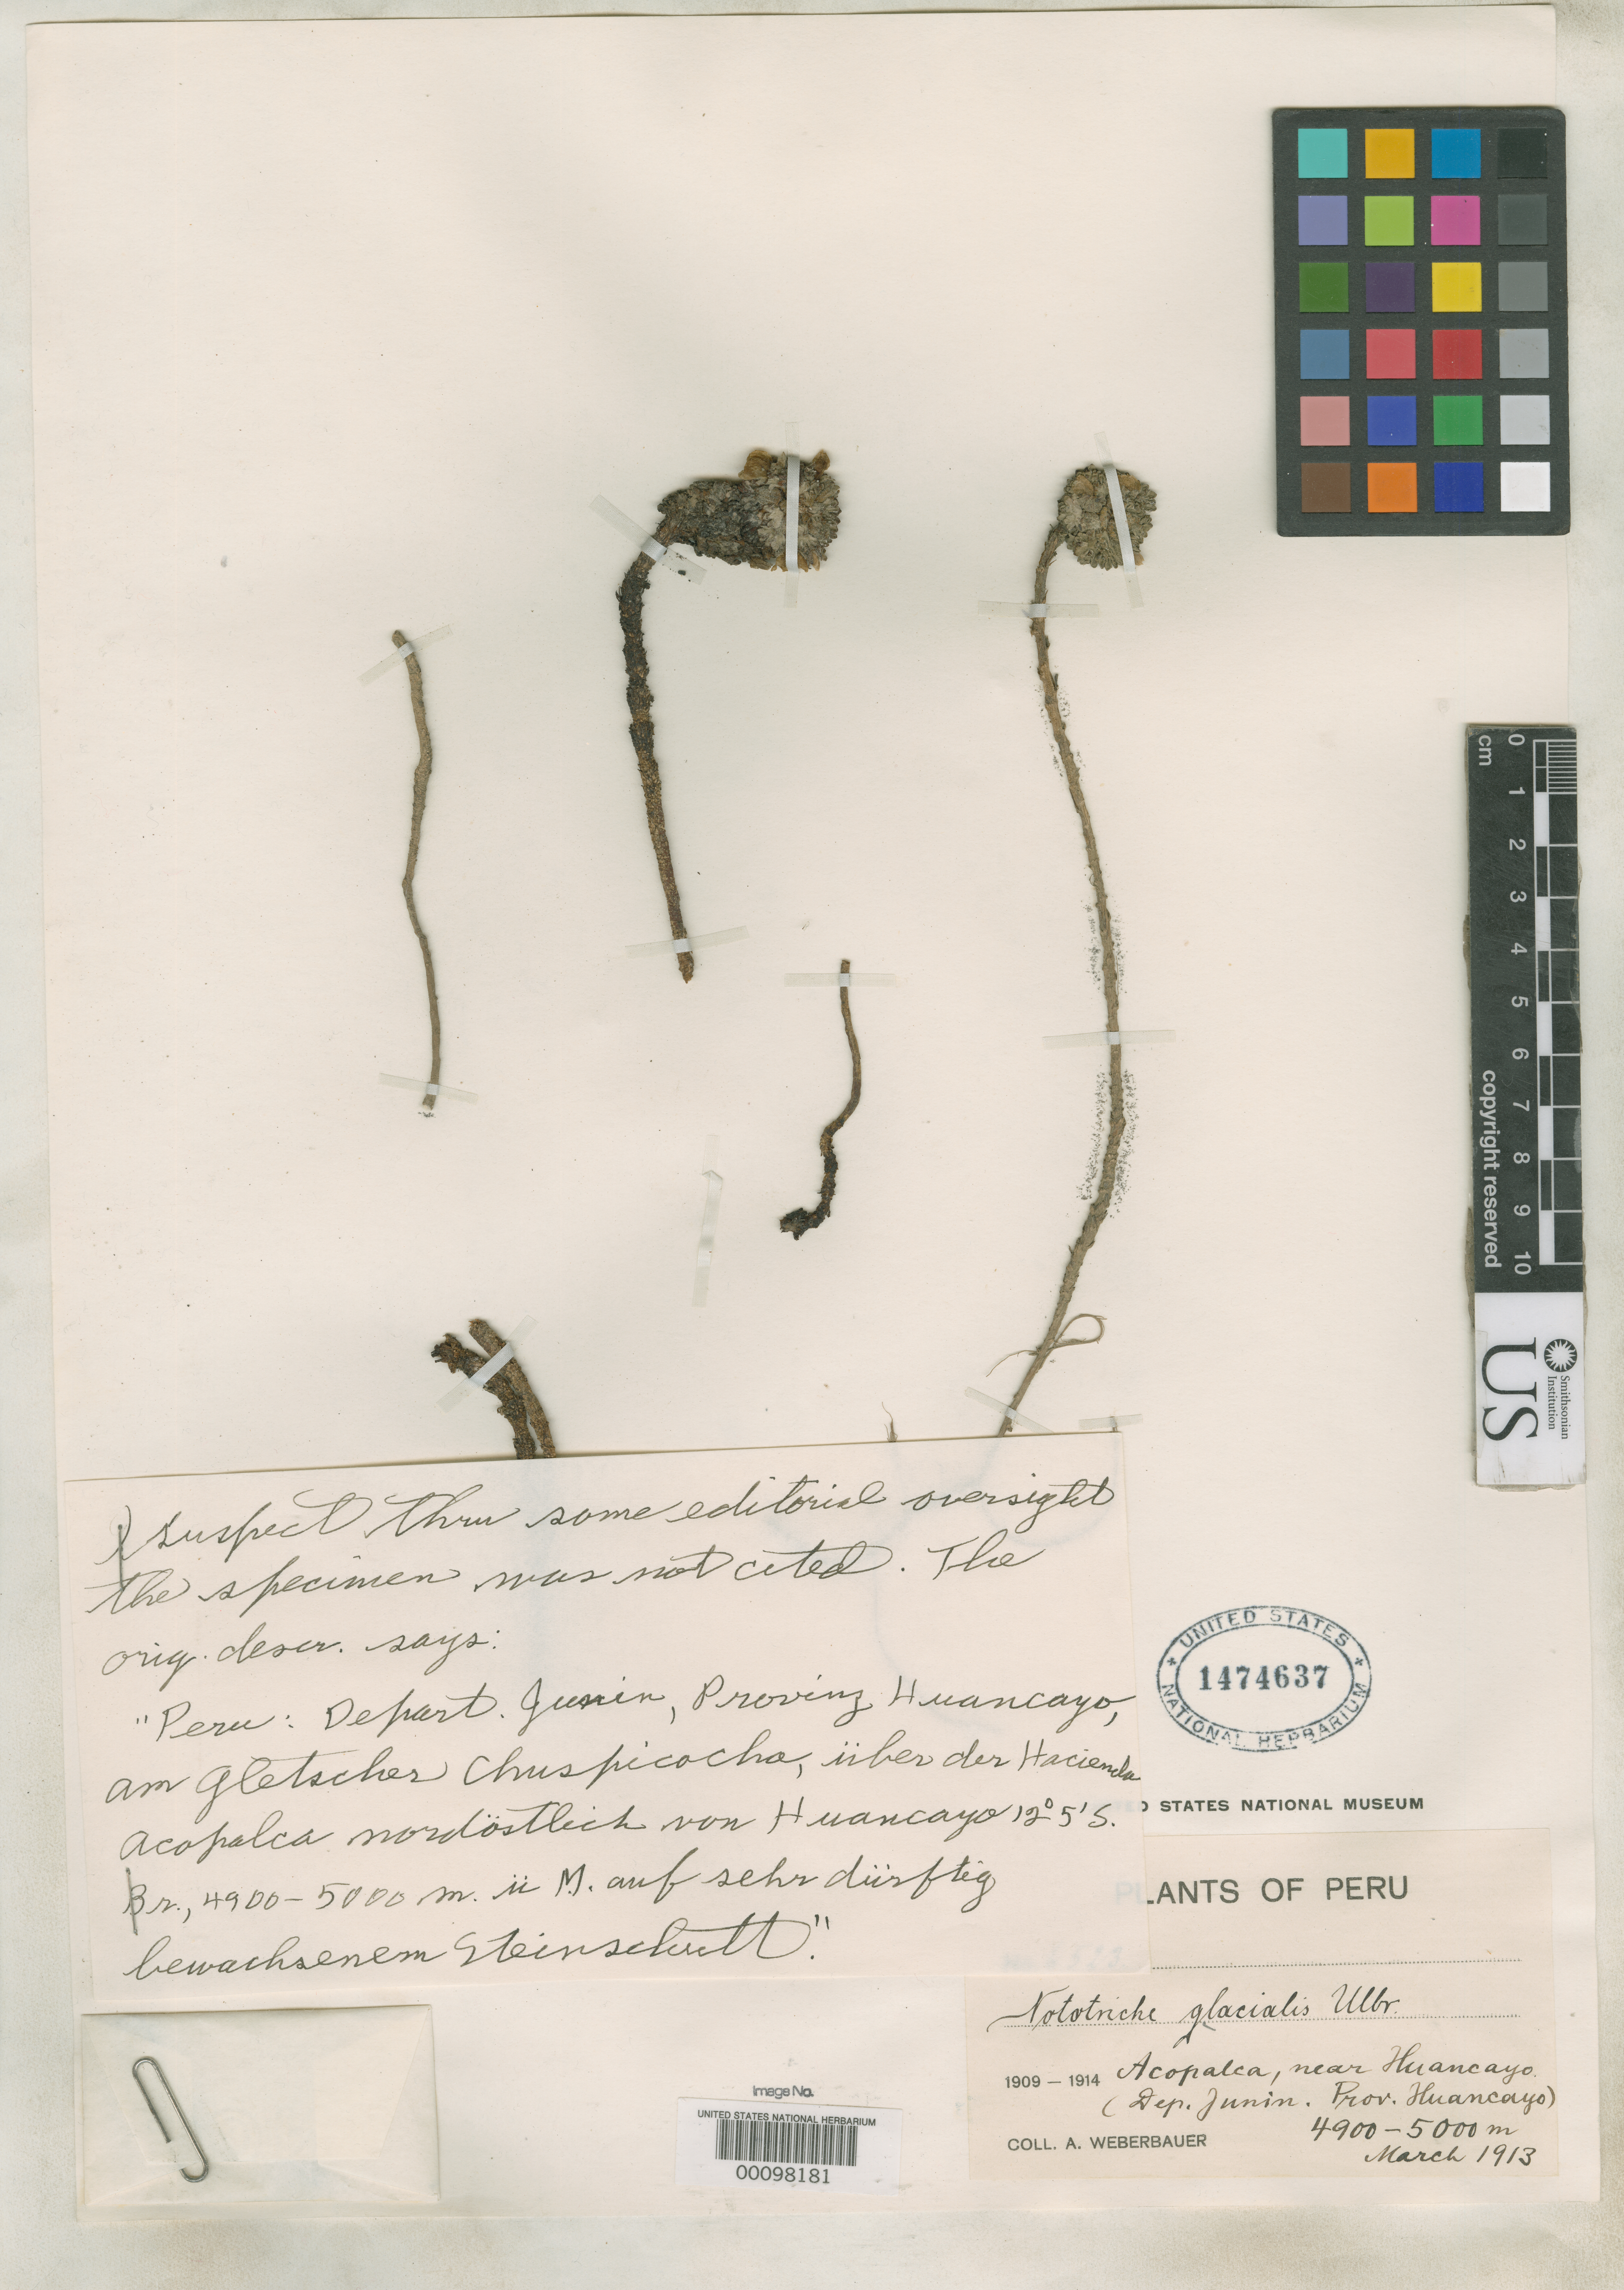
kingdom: Plantae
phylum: Tracheophyta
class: Magnoliopsida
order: Malvales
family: Malvaceae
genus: Nototriche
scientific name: Nototriche glacialis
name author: Ulbr.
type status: Type Material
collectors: A. Weberbauer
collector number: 6523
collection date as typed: Mar 1913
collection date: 1913-03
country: Peru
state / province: Junín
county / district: Huancayo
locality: Acopalca, near Huancayo.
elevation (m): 4900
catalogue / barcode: US 1474637